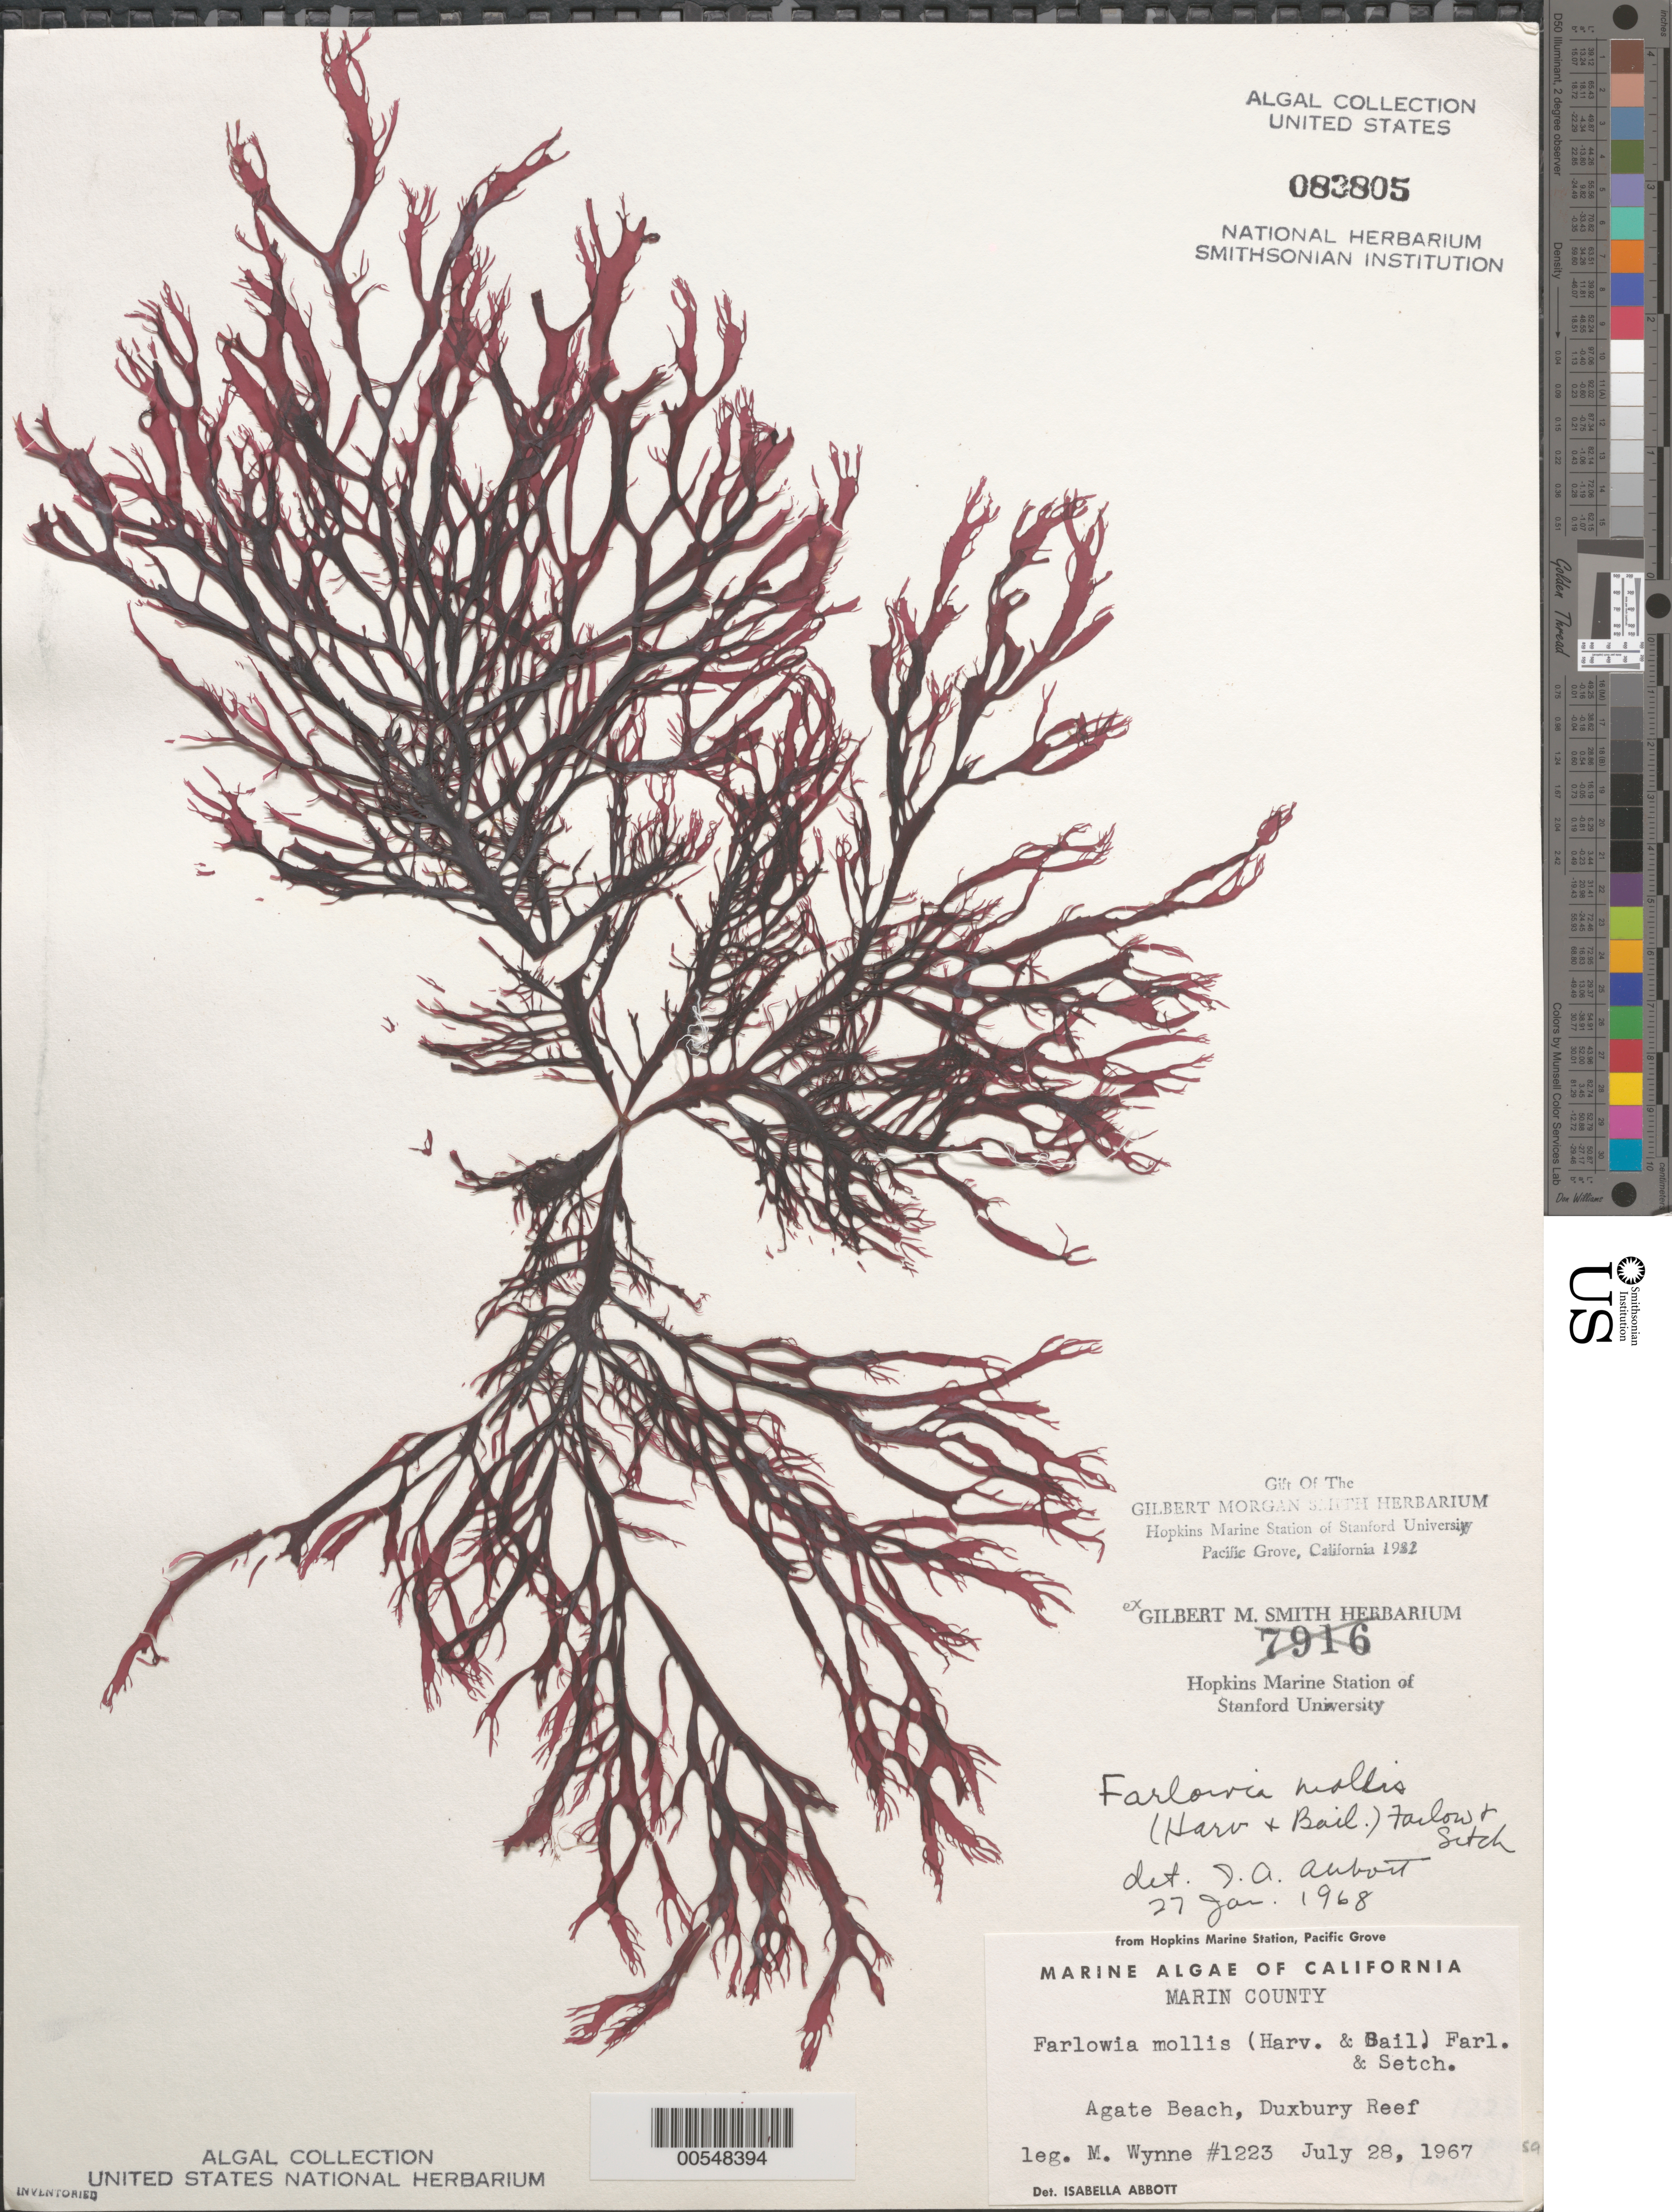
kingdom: Plantae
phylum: Rhodophyta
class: Florideophyceae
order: Gigartinales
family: Dumontiaceae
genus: Farlowia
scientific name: Farlowia mollis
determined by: Abbott, Isabella A.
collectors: M.J. Wynne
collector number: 1223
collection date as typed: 28 Jul 1967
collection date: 1967-07-28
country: United States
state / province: California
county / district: Marin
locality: Agate Beach, Duxbury Reef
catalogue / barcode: US 83805